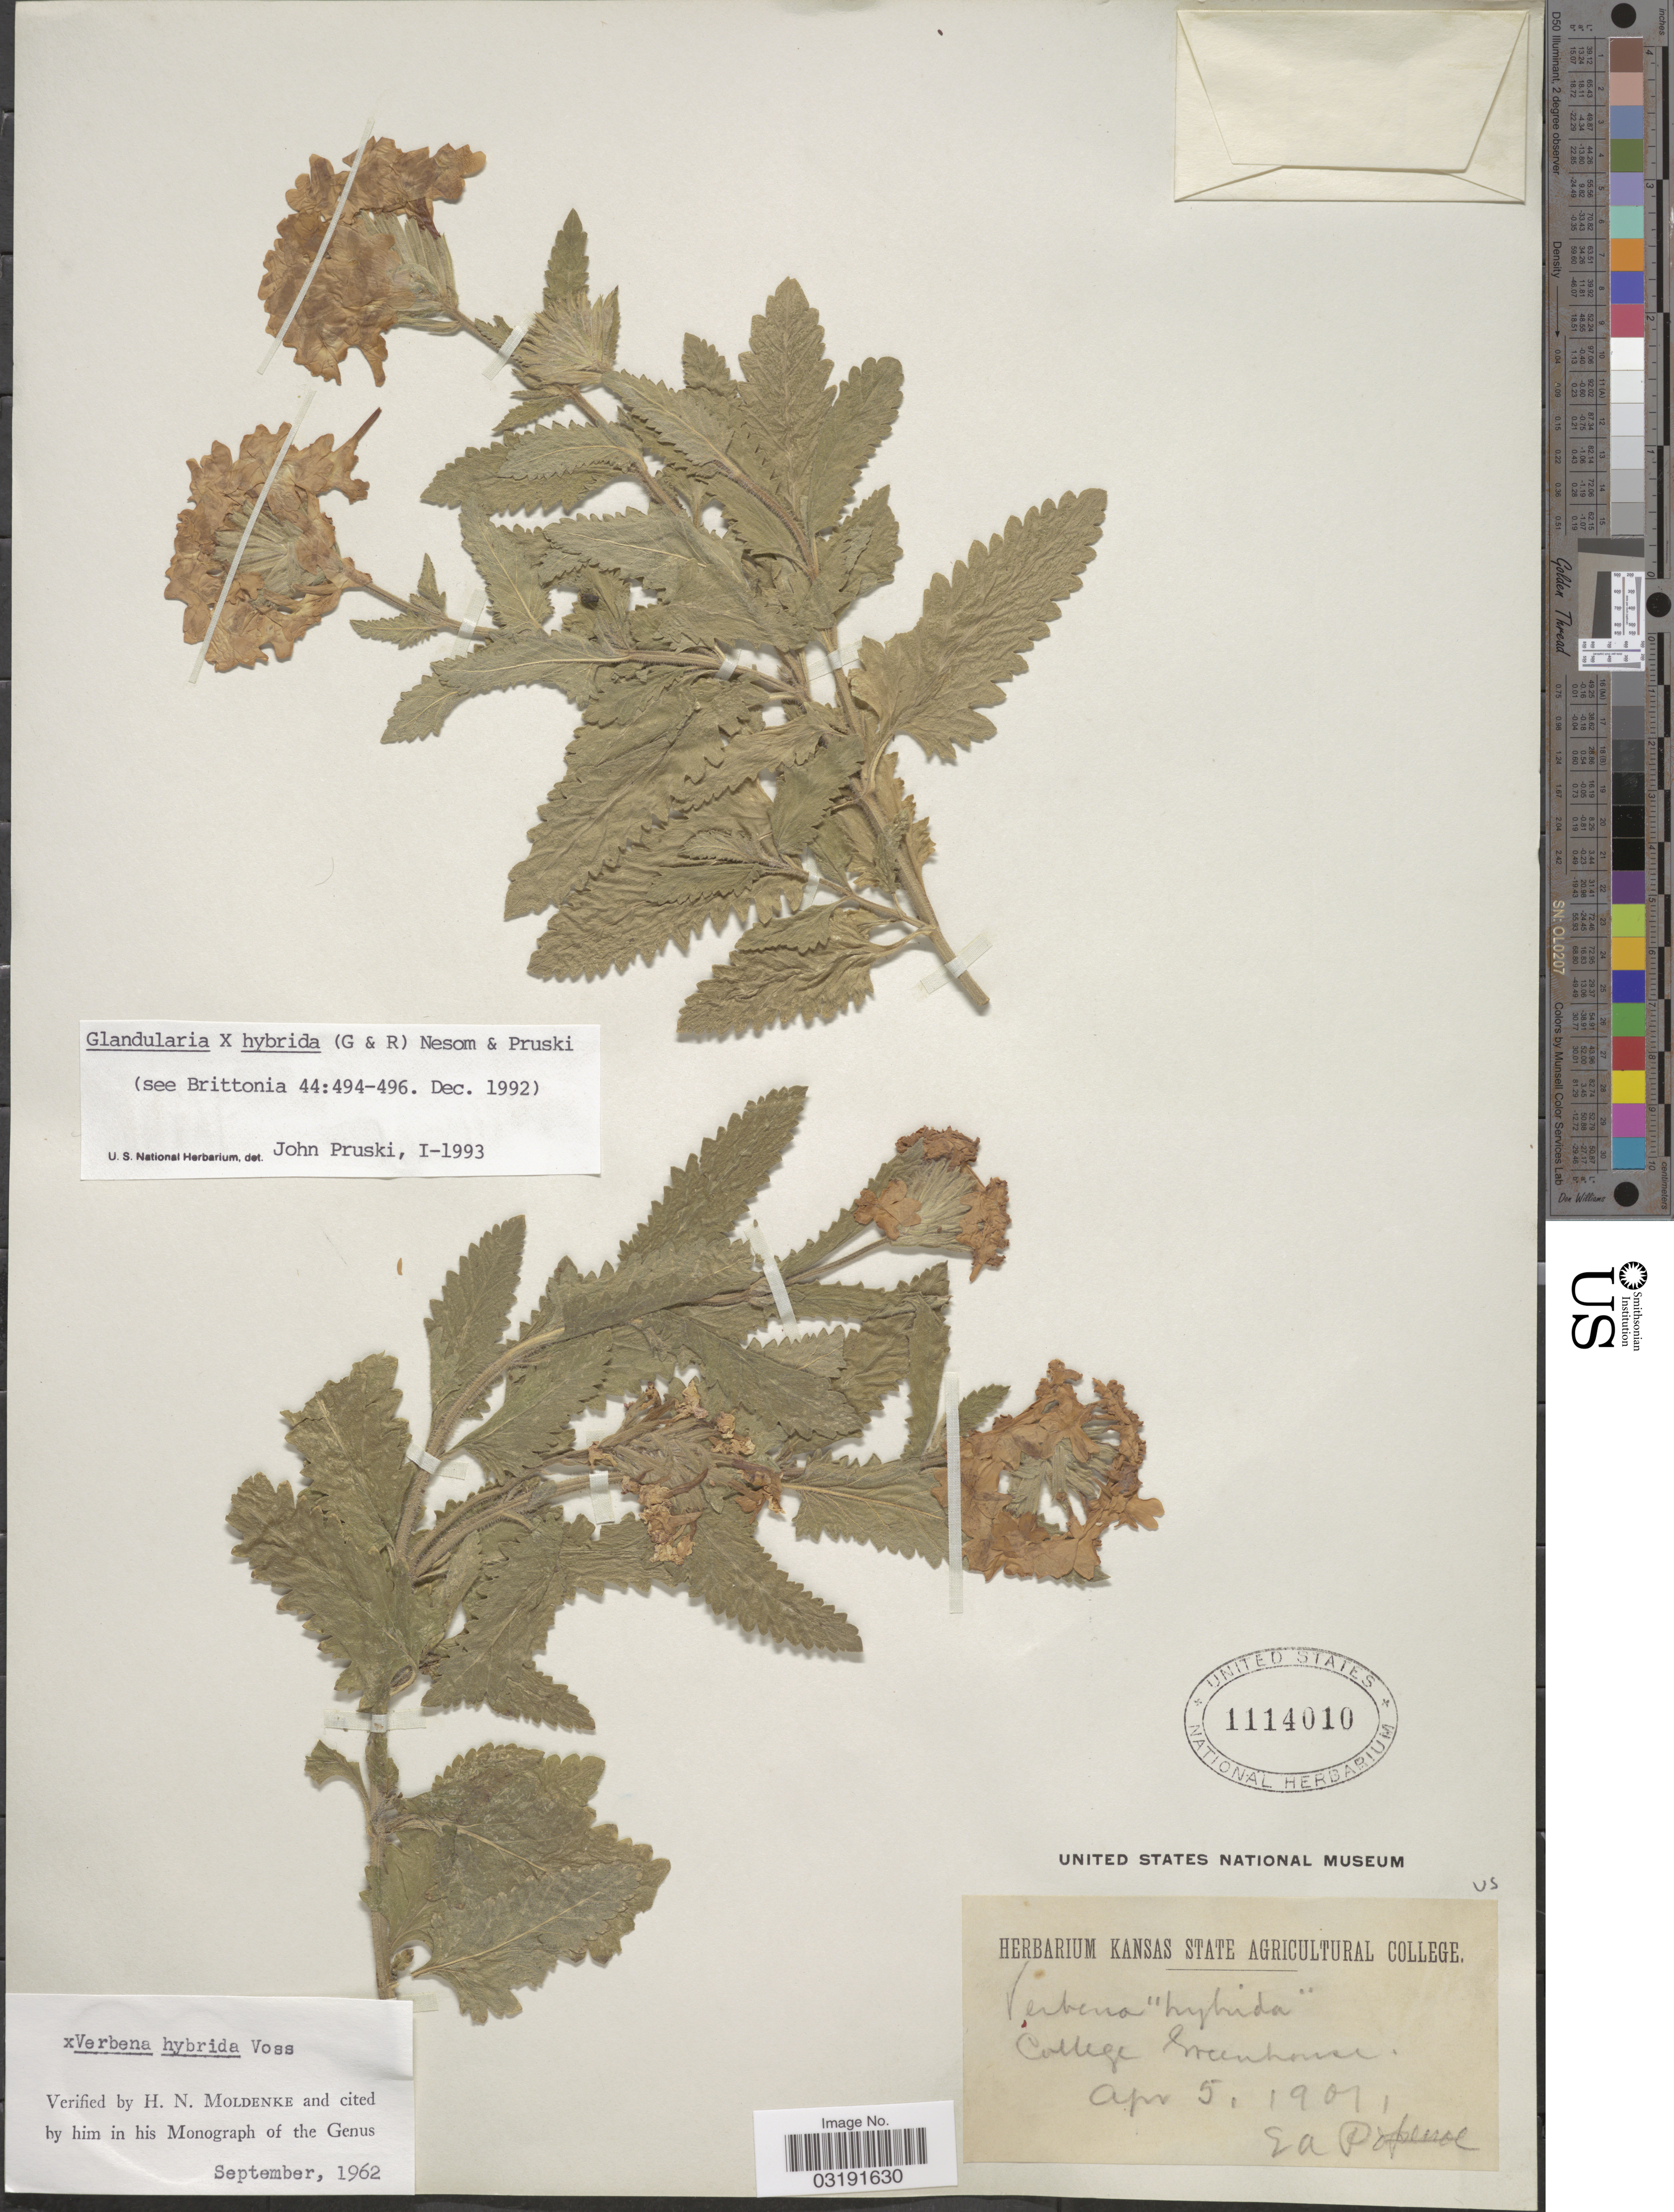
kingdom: Plantae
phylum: Tracheophyta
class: Magnoliopsida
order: Lamiales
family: Verbenaceae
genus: Verbena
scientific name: Verbena hybrida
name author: Groenland & Rümpler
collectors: E. A. Popenoe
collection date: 1901-04-05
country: United States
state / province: Kansas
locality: College Greenhouse.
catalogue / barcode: US 1114010